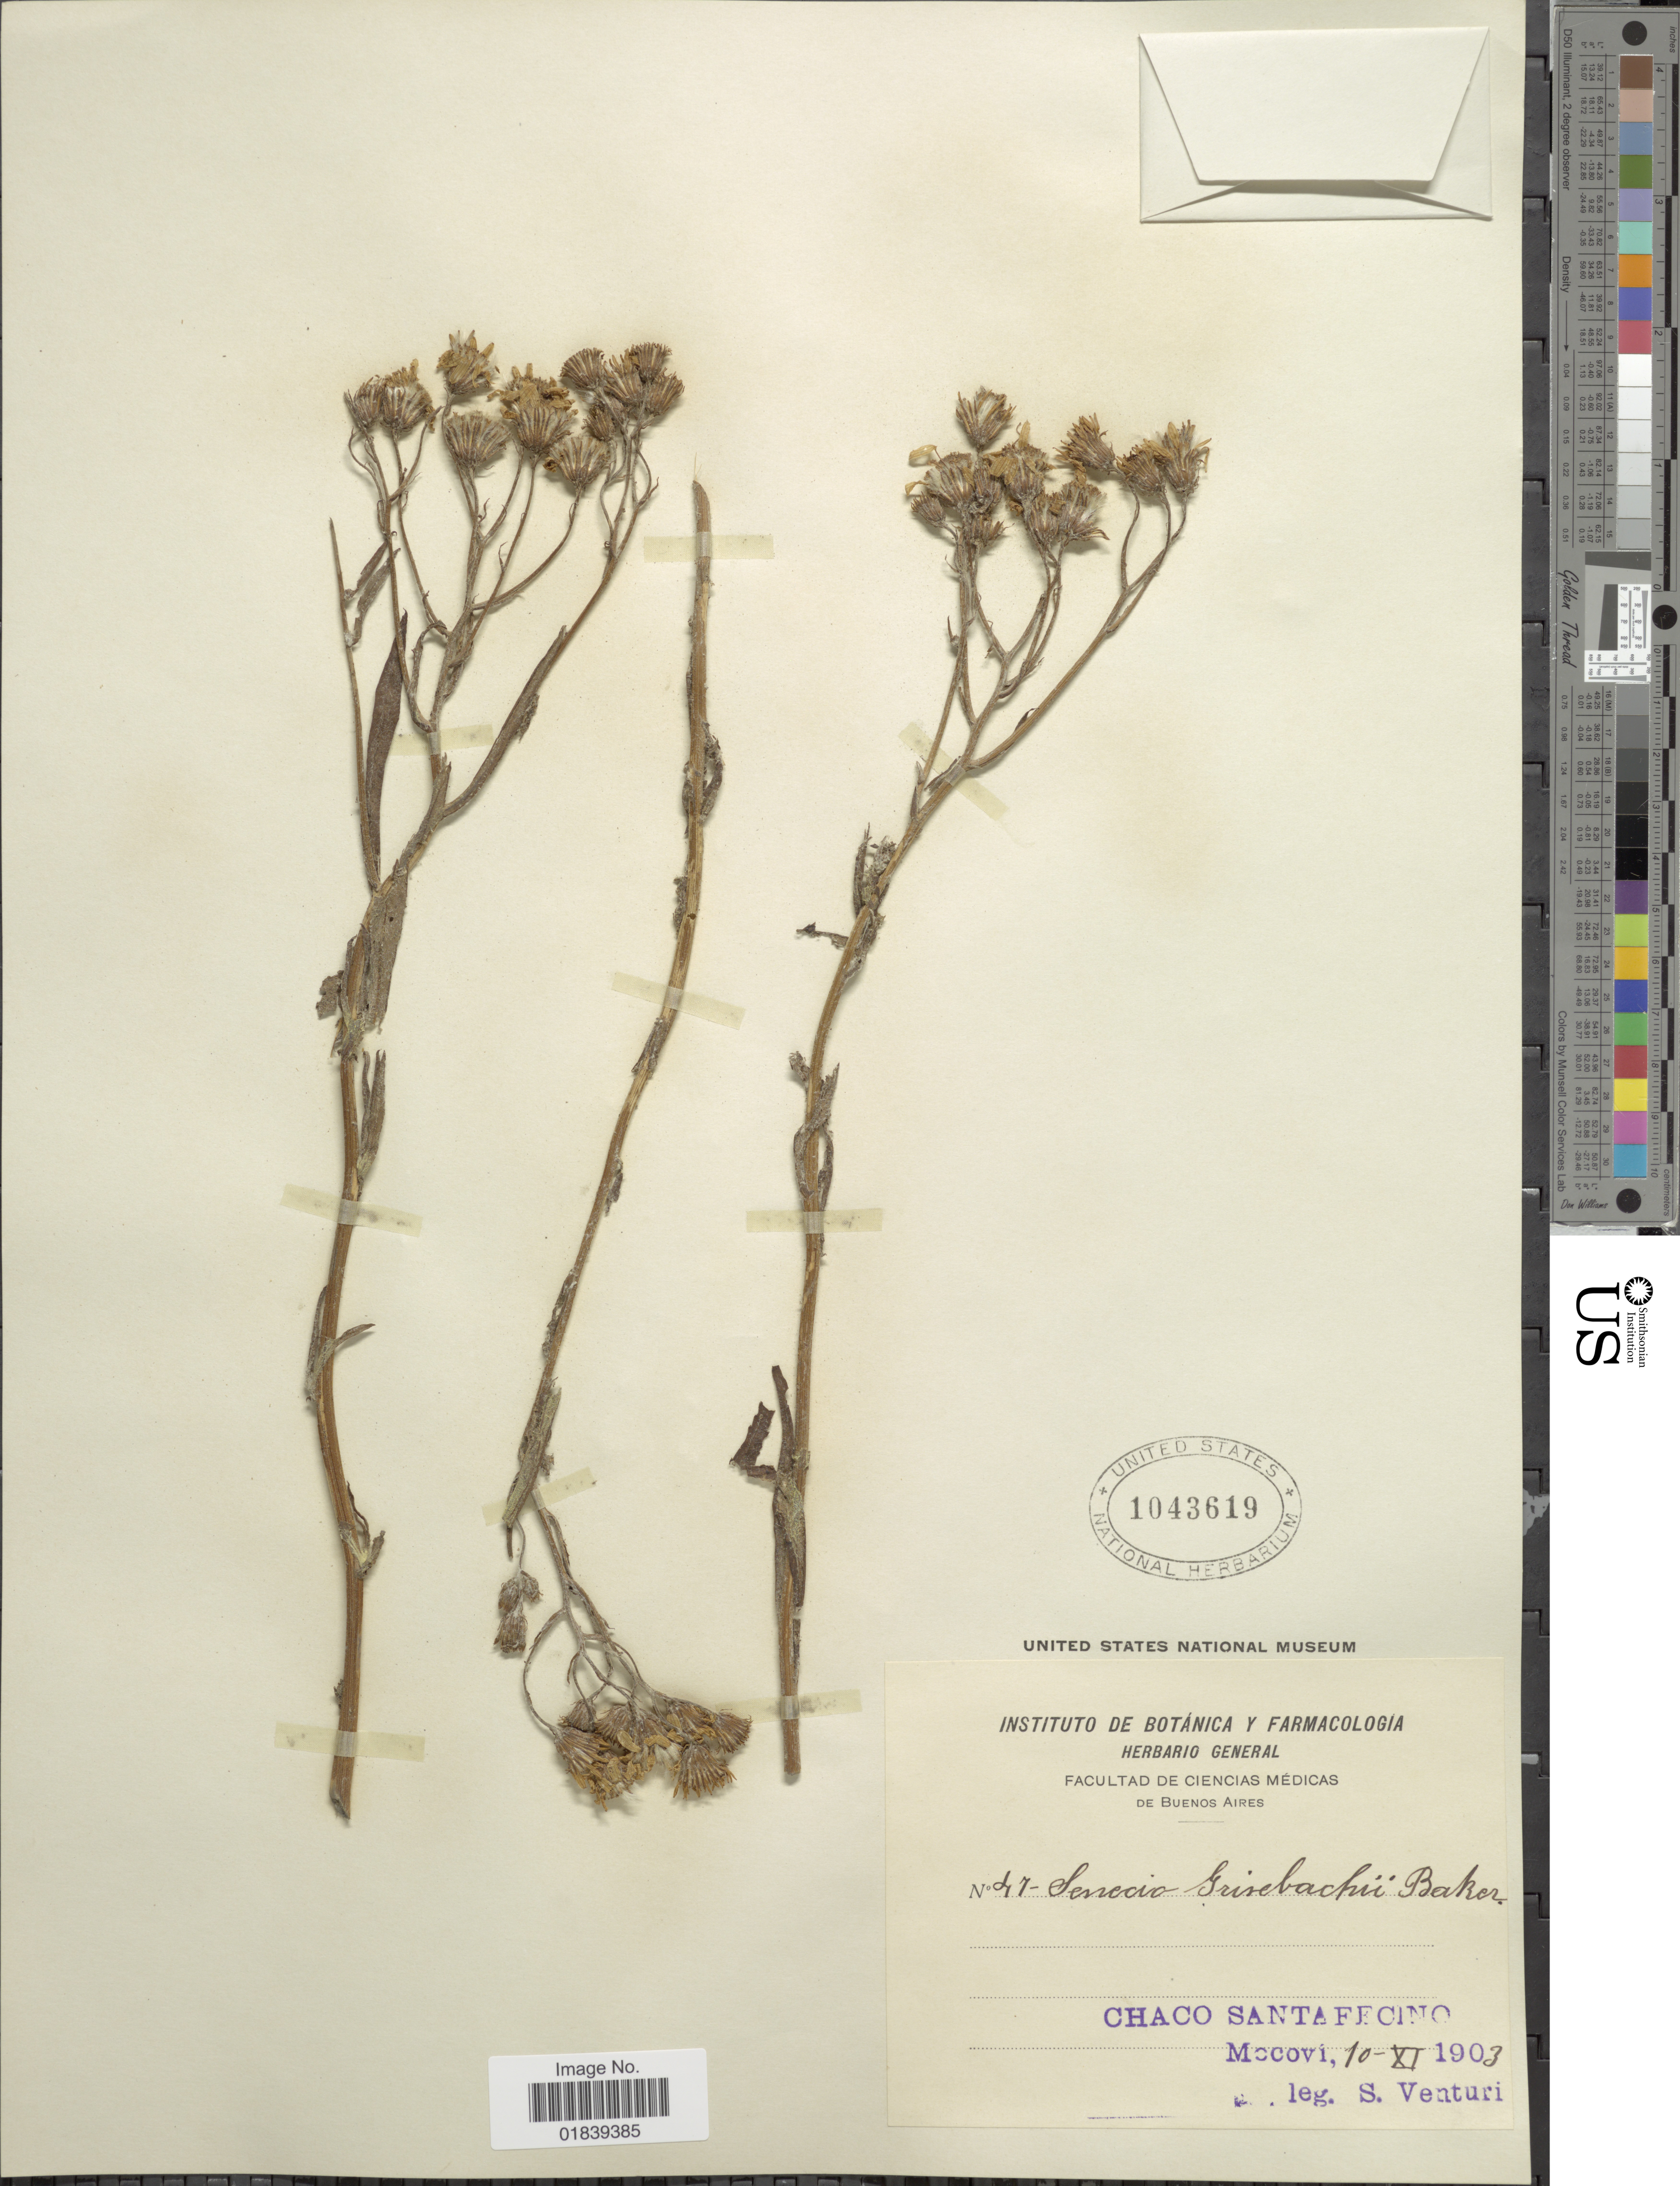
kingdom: Plantae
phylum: Tracheophyta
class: Magnoliopsida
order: Asterales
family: Asteraceae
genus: Senecio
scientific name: Senecio grisebachii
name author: Baker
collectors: S. Venturi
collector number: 47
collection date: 1903-11-10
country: Argentina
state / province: Chaco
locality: Santa Fecino, Mocovi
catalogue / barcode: US 1043619